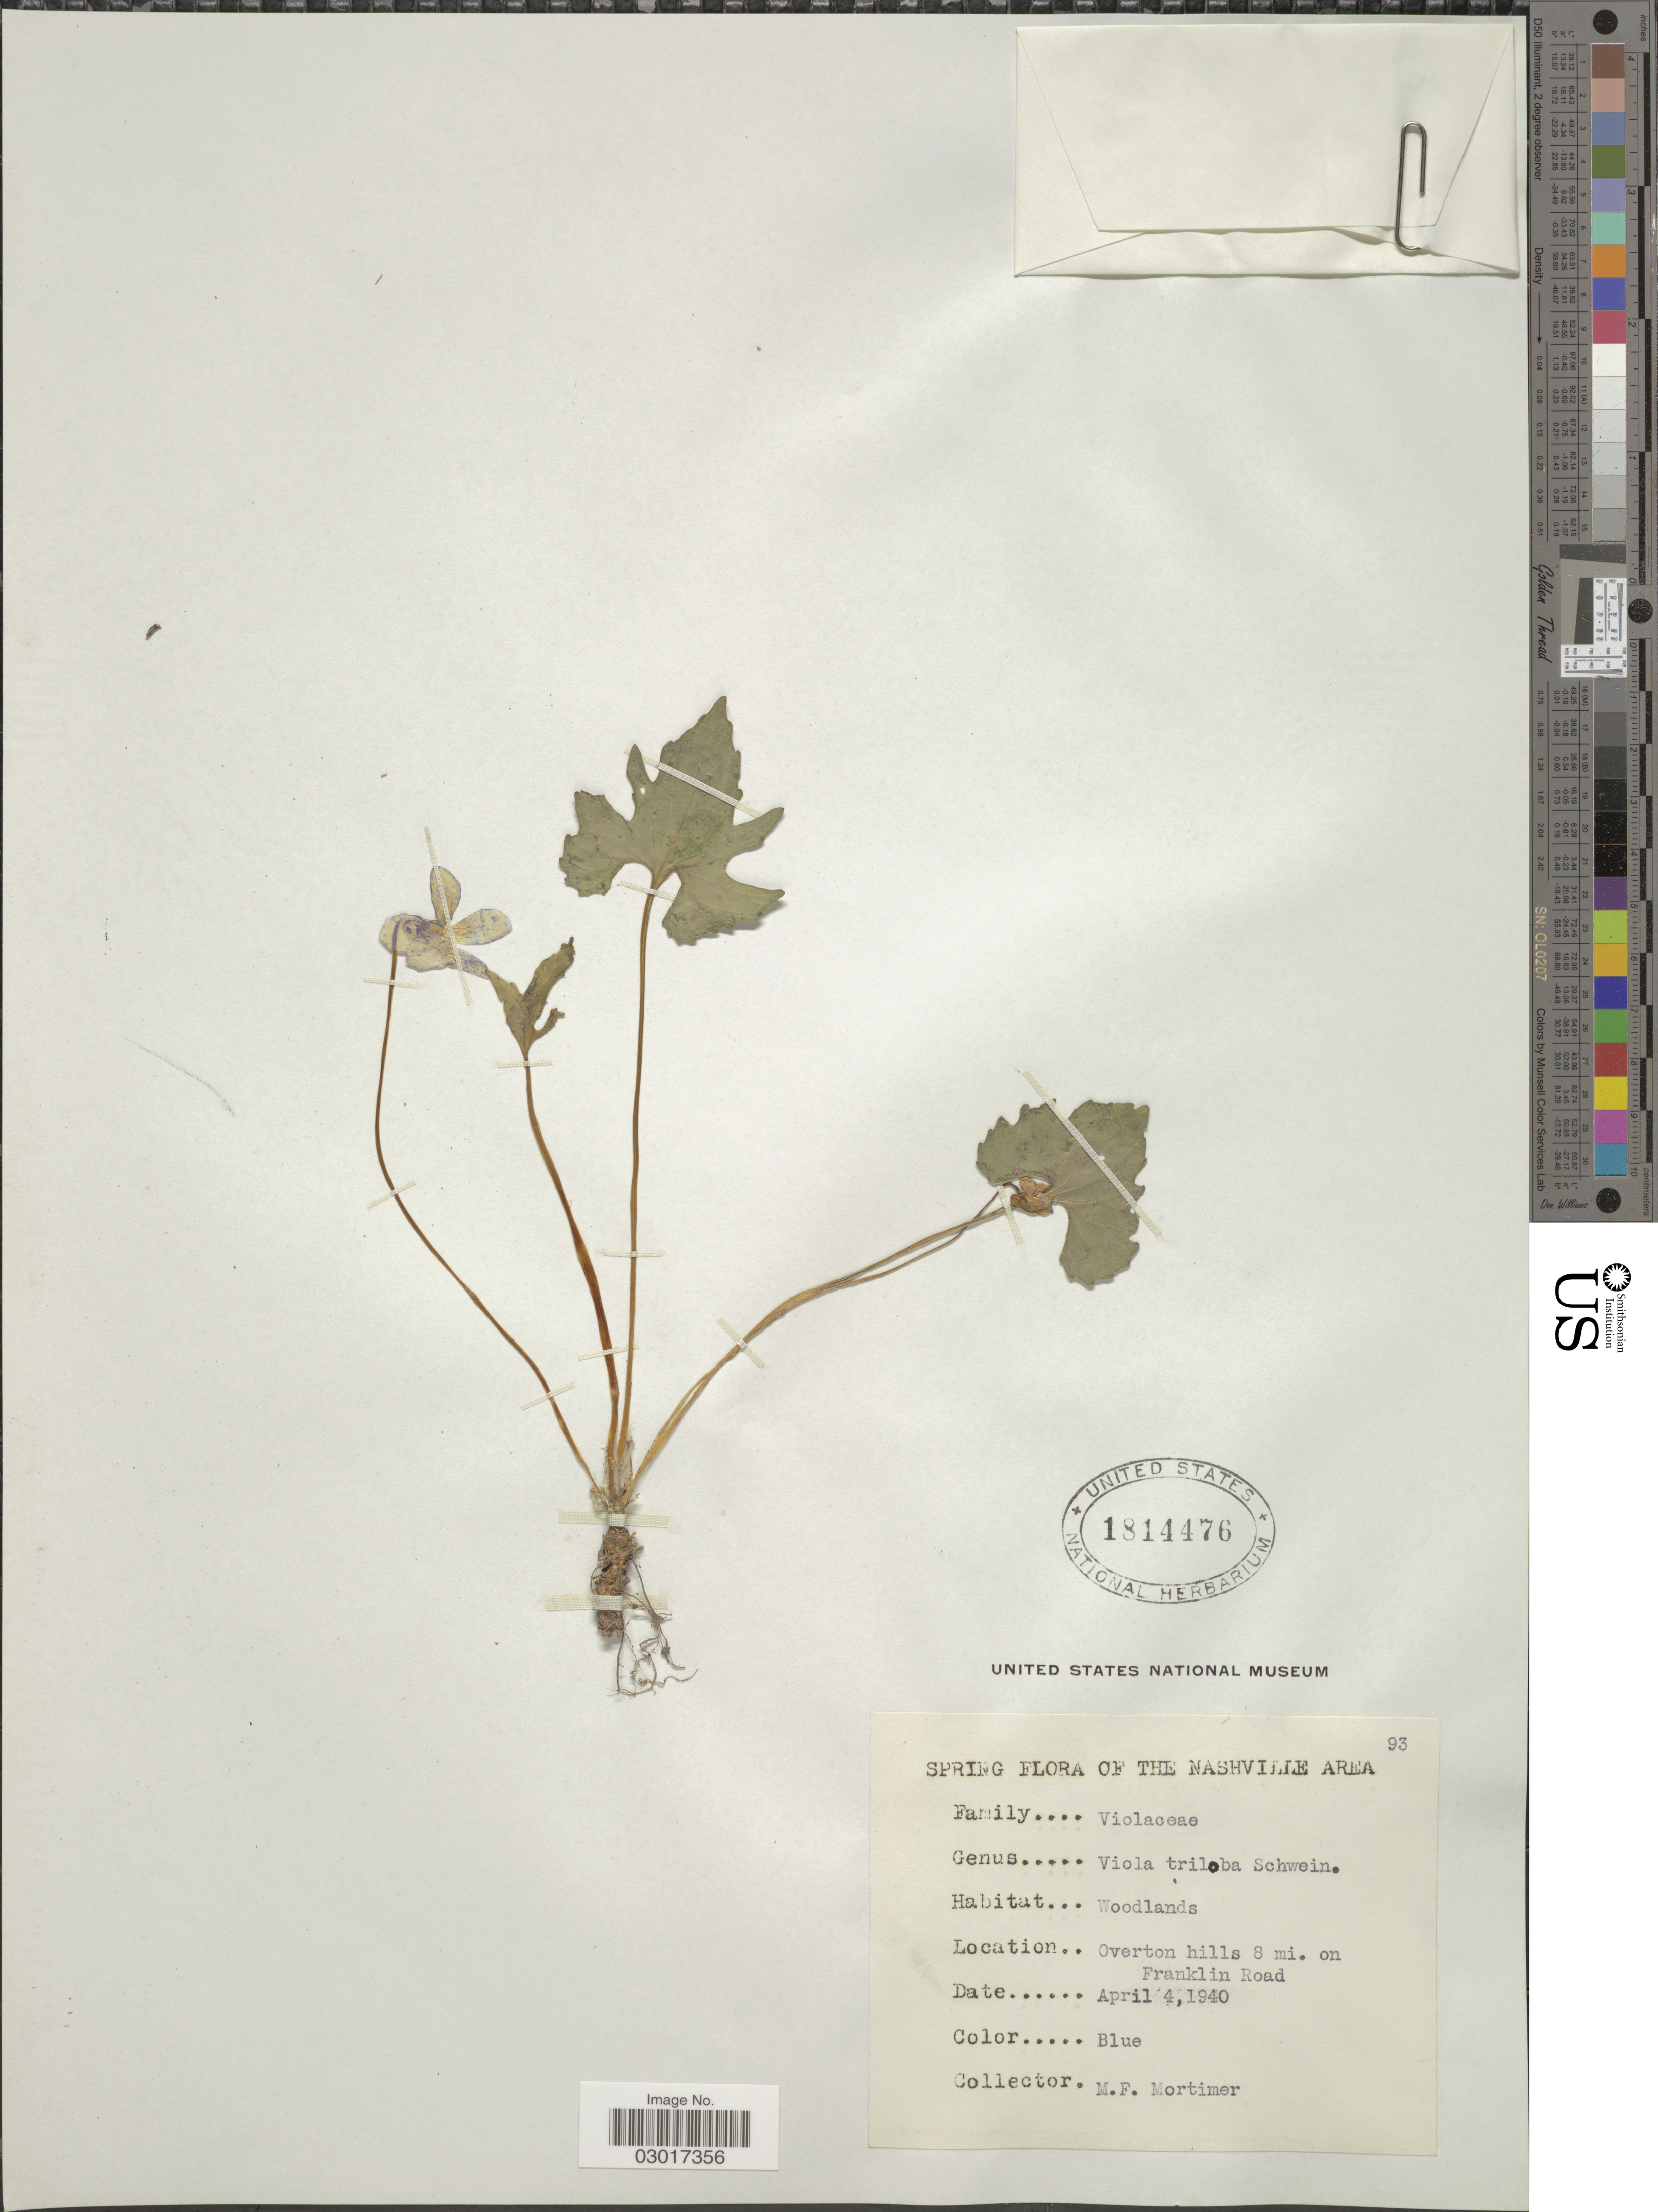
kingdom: Plantae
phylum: Tracheophyta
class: Magnoliopsida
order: Malpighiales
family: Violaceae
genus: Viola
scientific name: Viola triloba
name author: Schwein.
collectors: M. Mortimer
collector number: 93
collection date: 1940-04-04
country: United States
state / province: Tennessee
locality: The Nashville Area, Overton Hills near Otter Creek Road.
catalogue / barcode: US 1814476